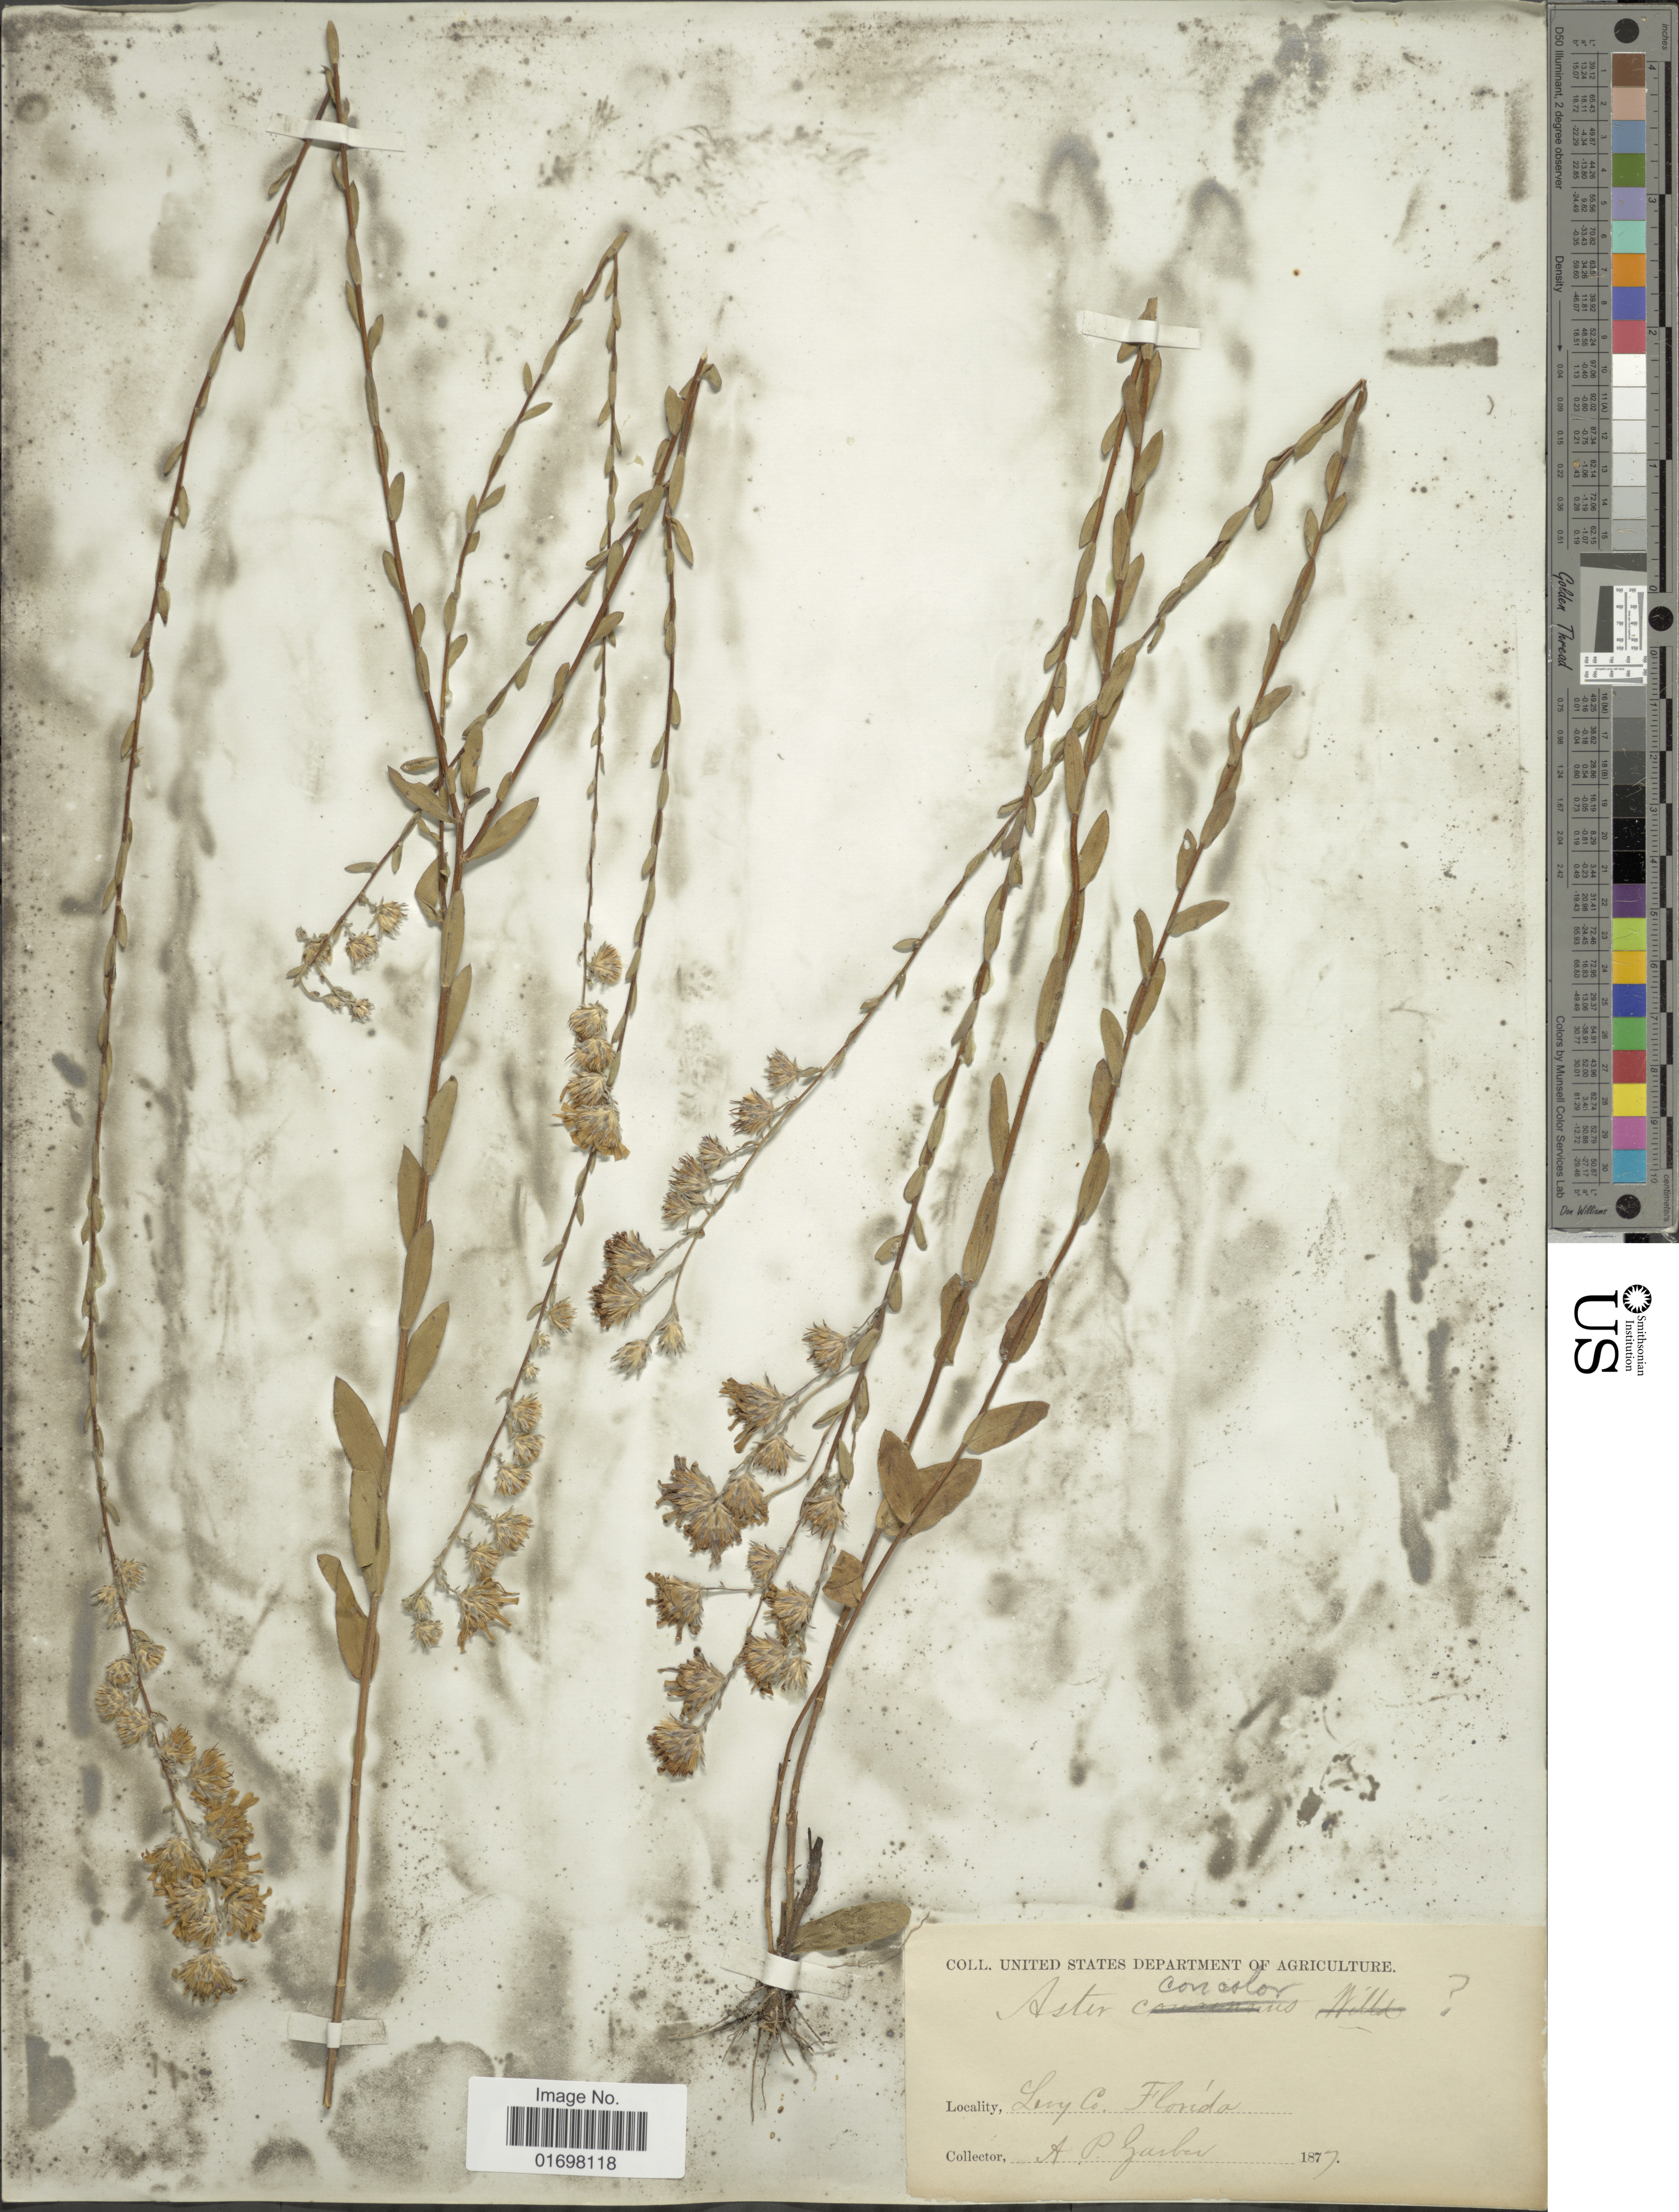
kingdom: Plantae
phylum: Tracheophyta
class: Magnoliopsida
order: Asterales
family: Asteraceae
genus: Symphyotrichum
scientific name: Symphyotrichum concolor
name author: (L.) G.L. Nesom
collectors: A. P. Garber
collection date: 1887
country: United States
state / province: Florida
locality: Levy Co, Florida.